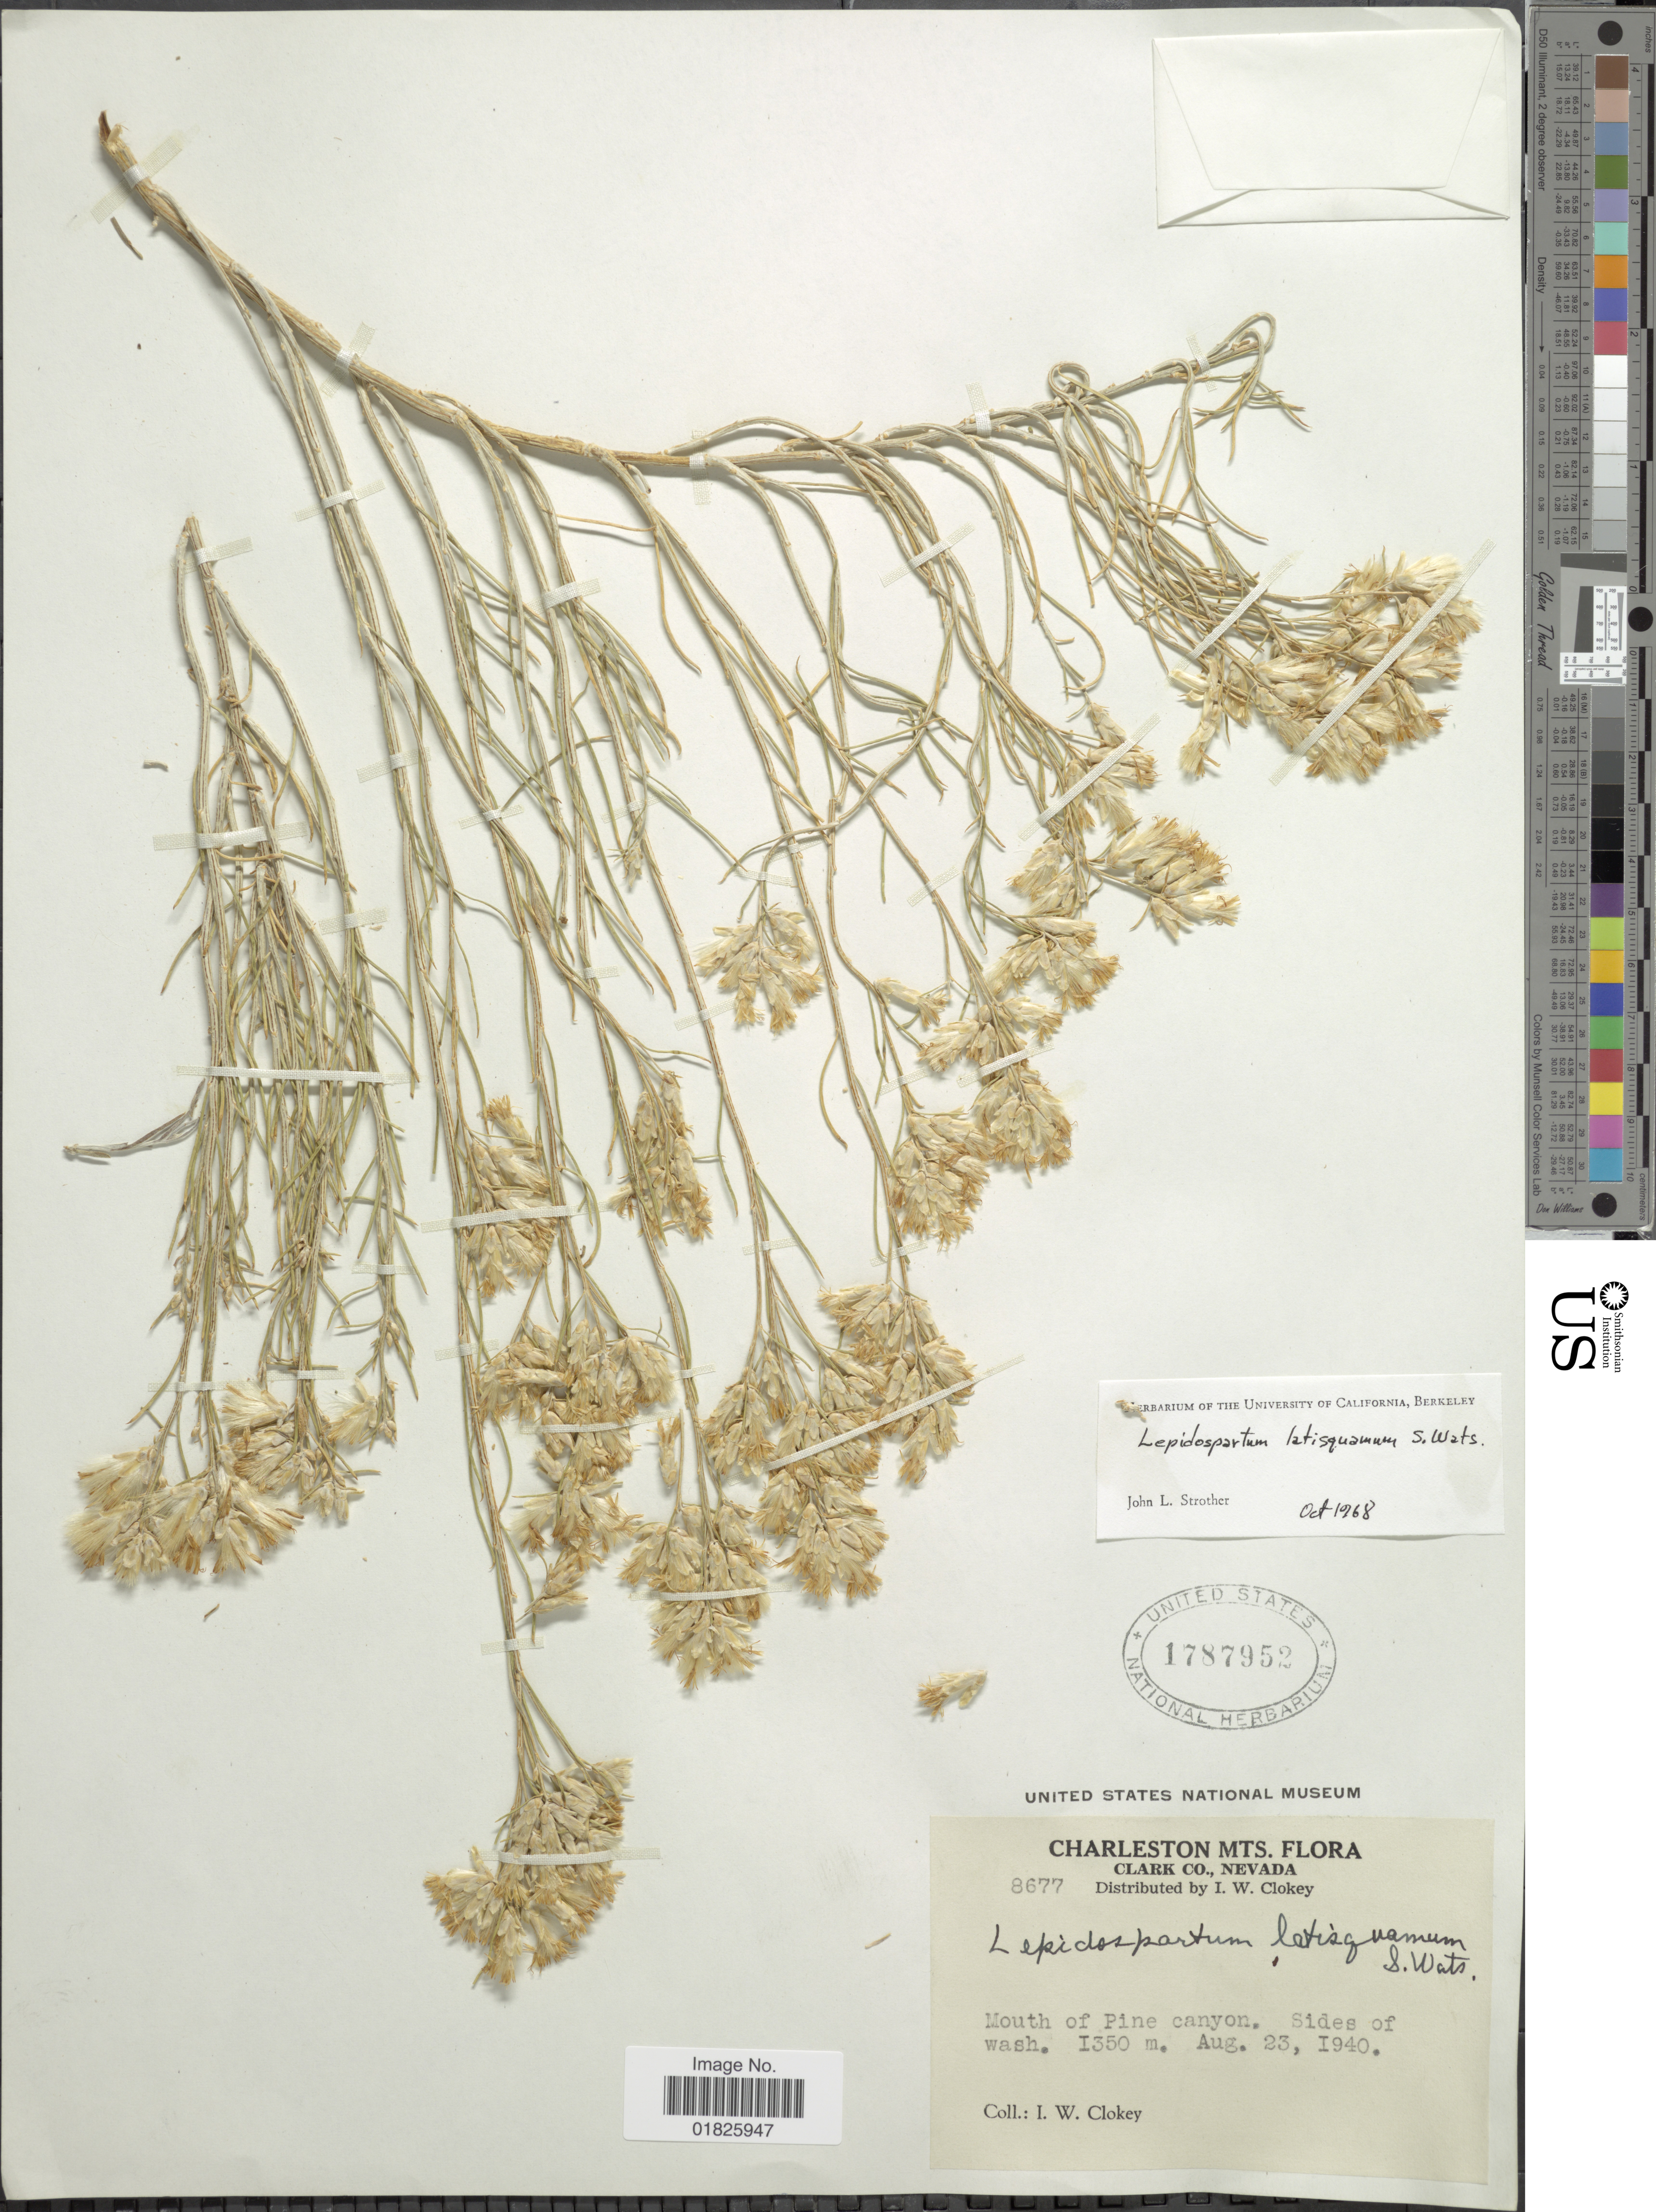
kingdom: Plantae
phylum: Tracheophyta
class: Magnoliopsida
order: Asterales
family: Asteraceae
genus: Lepidospartum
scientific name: Lepidospartum latisquamum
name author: S. Watson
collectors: I. W. Clokey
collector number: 8677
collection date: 1940-08-23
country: United States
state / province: Nevada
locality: Charleston Mts., Clark Co., Mouth of Pine Canyon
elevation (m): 1350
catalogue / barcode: US 1787952